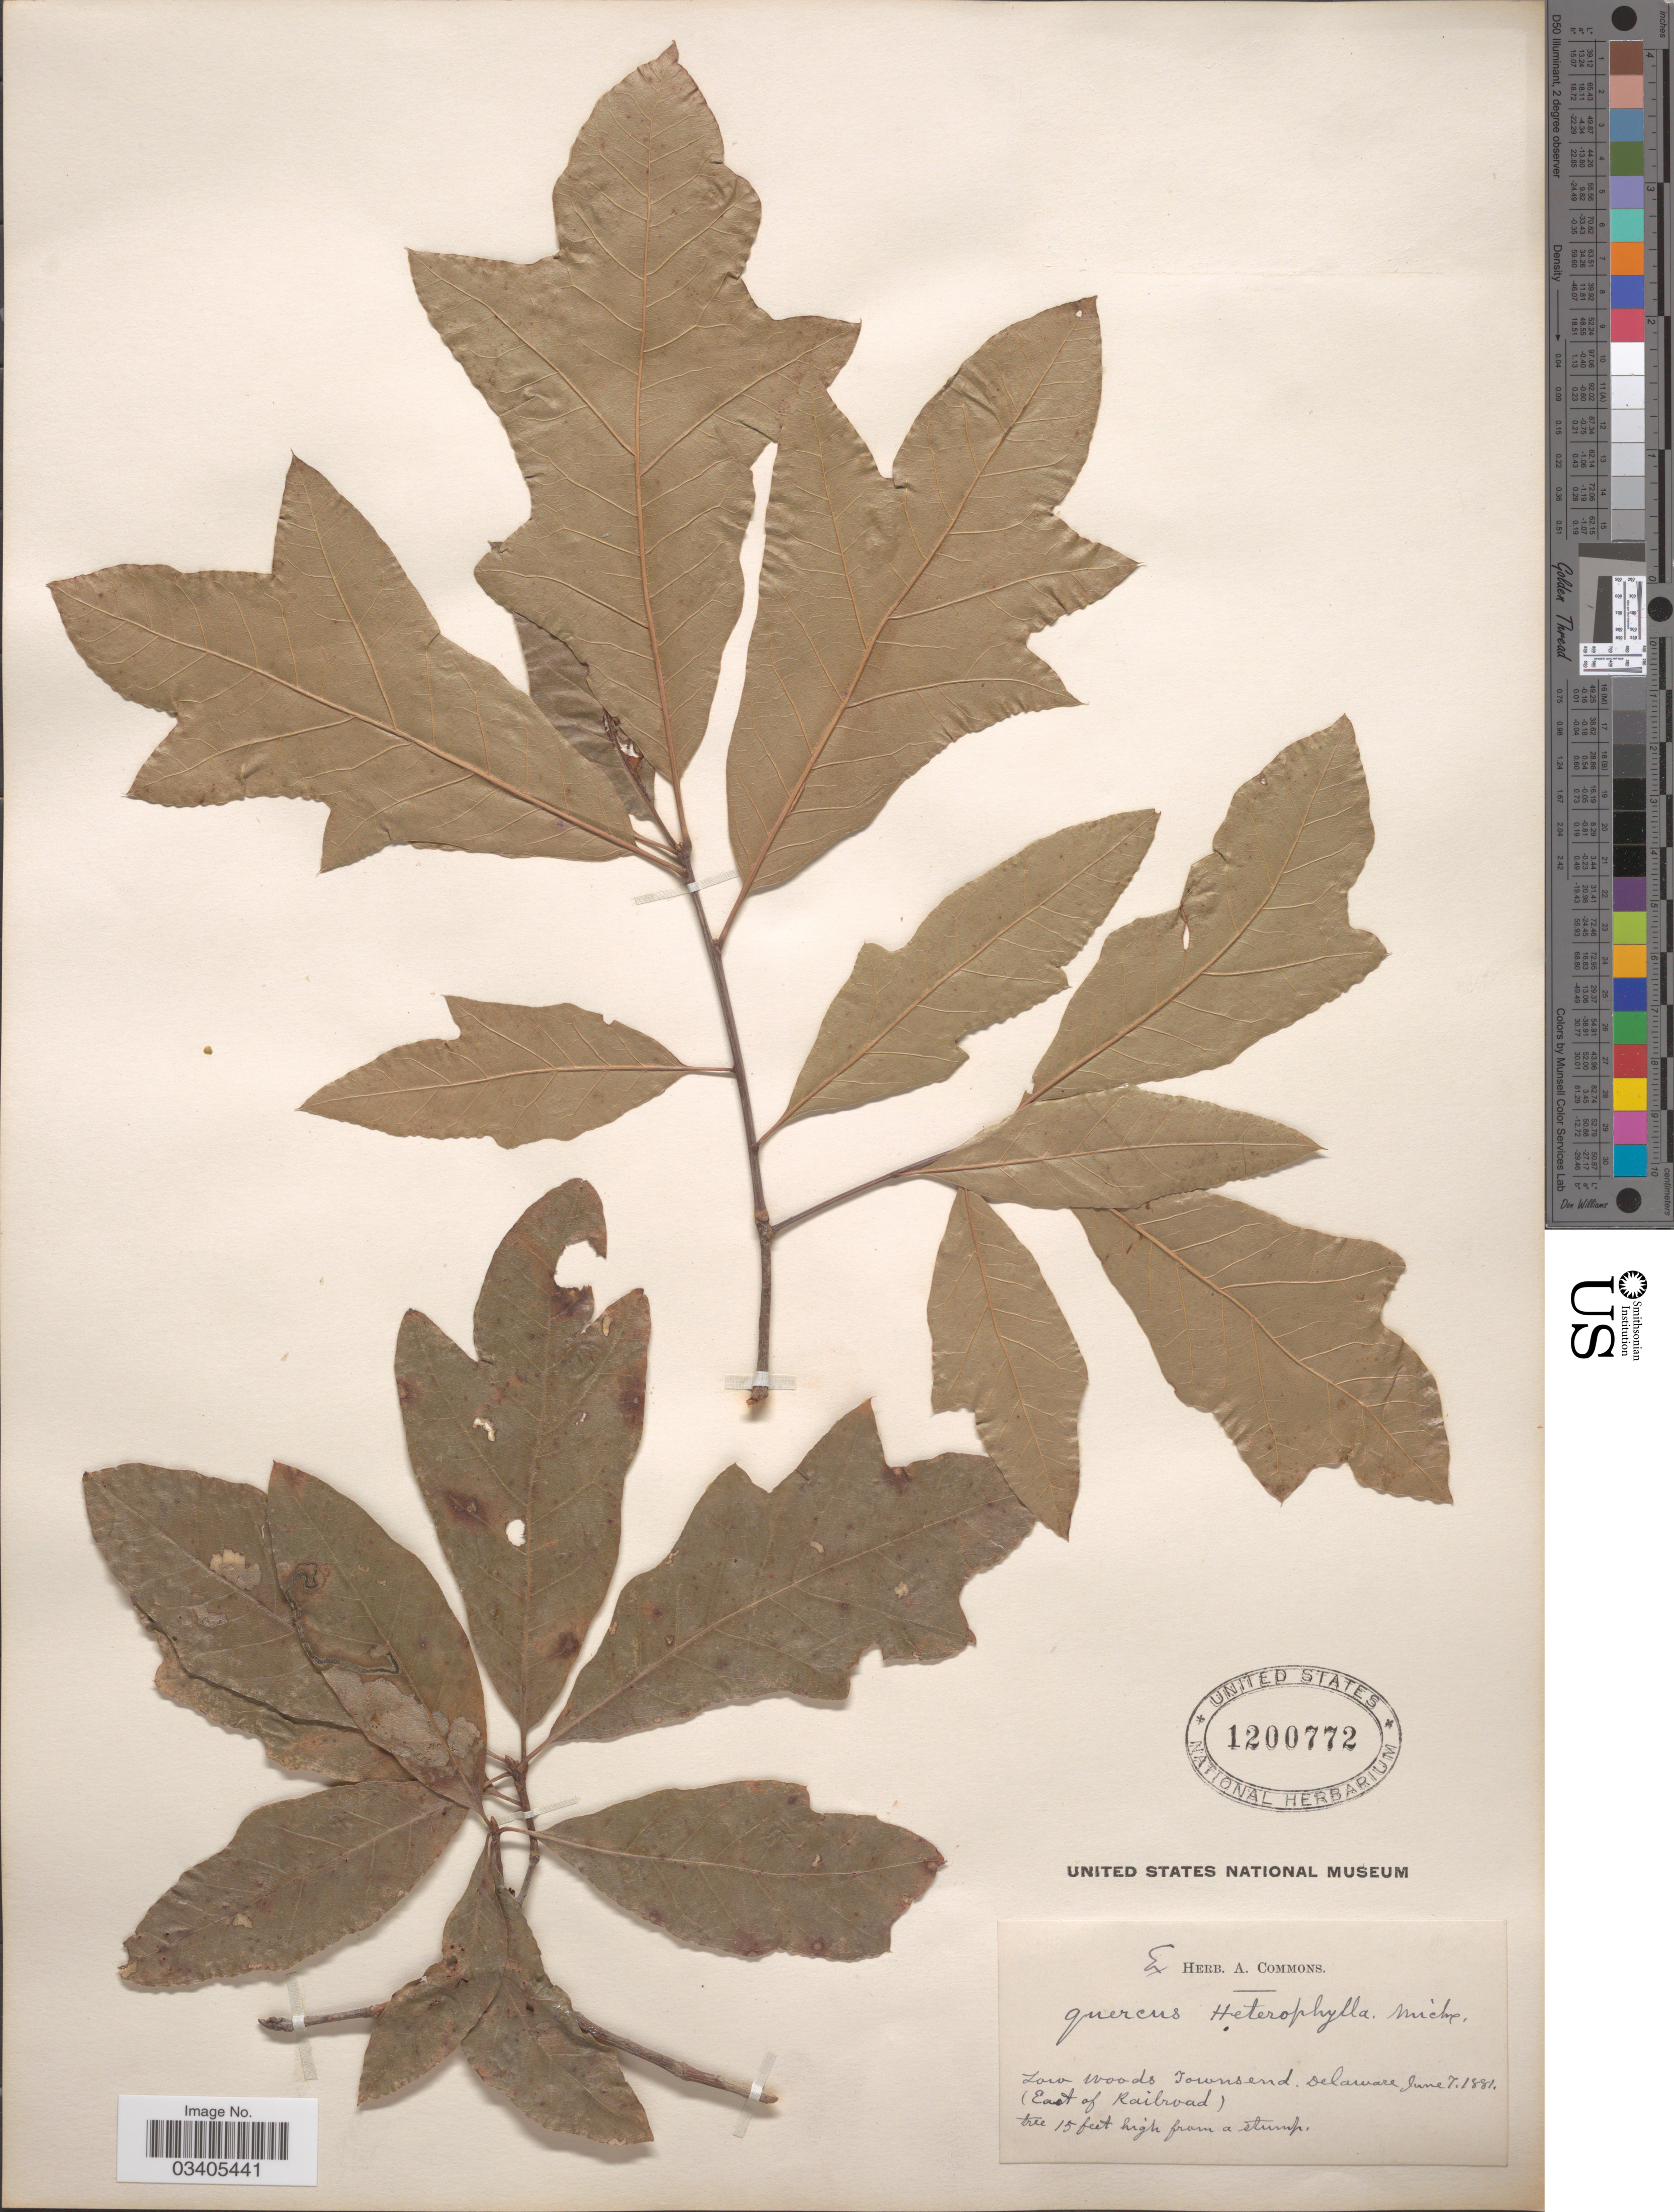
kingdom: Plantae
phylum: Tracheophyta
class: Magnoliopsida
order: Fagales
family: Fagaceae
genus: Quercus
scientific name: Quercus x heterophylla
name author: Michx.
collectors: ex herb. A. Commons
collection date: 1881-06-07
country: United States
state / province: Delaware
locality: Townsend (East of Railroad).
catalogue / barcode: US 1200772